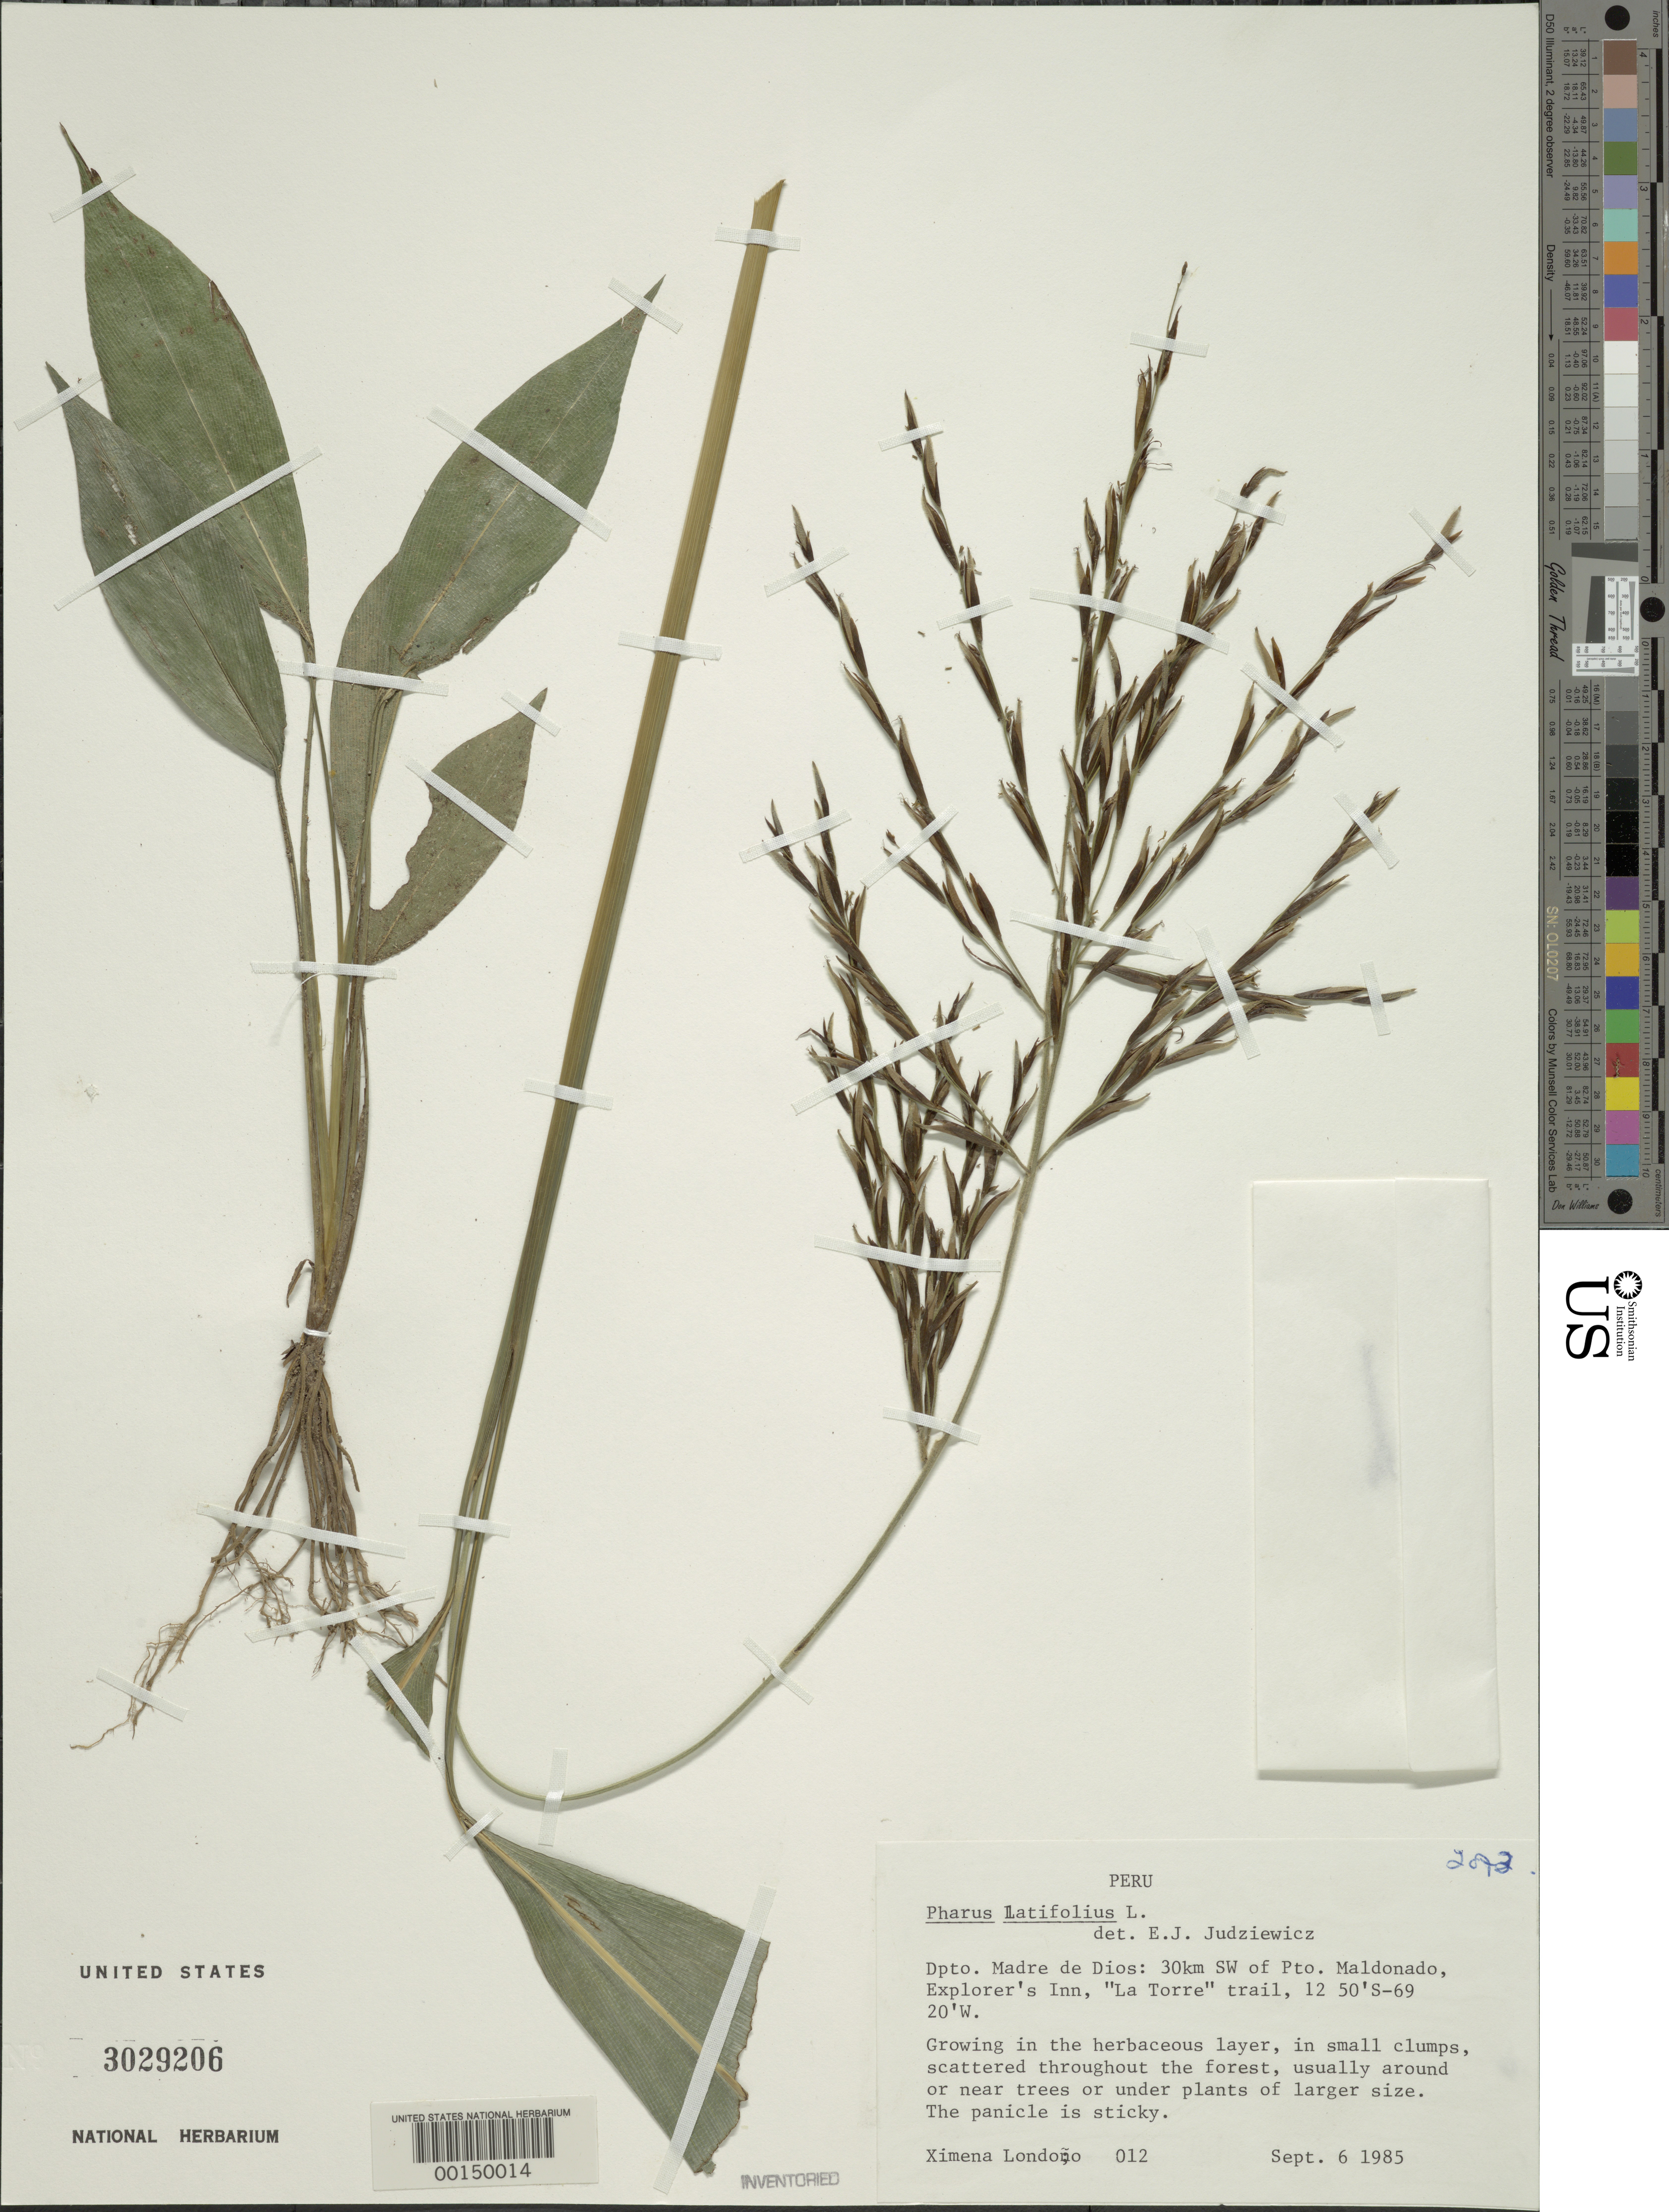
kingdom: Plantae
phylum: Tracheophyta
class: Liliopsida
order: Poales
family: Poaceae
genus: Pharus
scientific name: Pharus latifolius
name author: L.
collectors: X. Londoño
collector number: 85-012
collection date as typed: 06 Sep 1985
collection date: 1985-09-06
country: Peru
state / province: Madre de Dios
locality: Puerto maldonado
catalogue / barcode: US 3029206